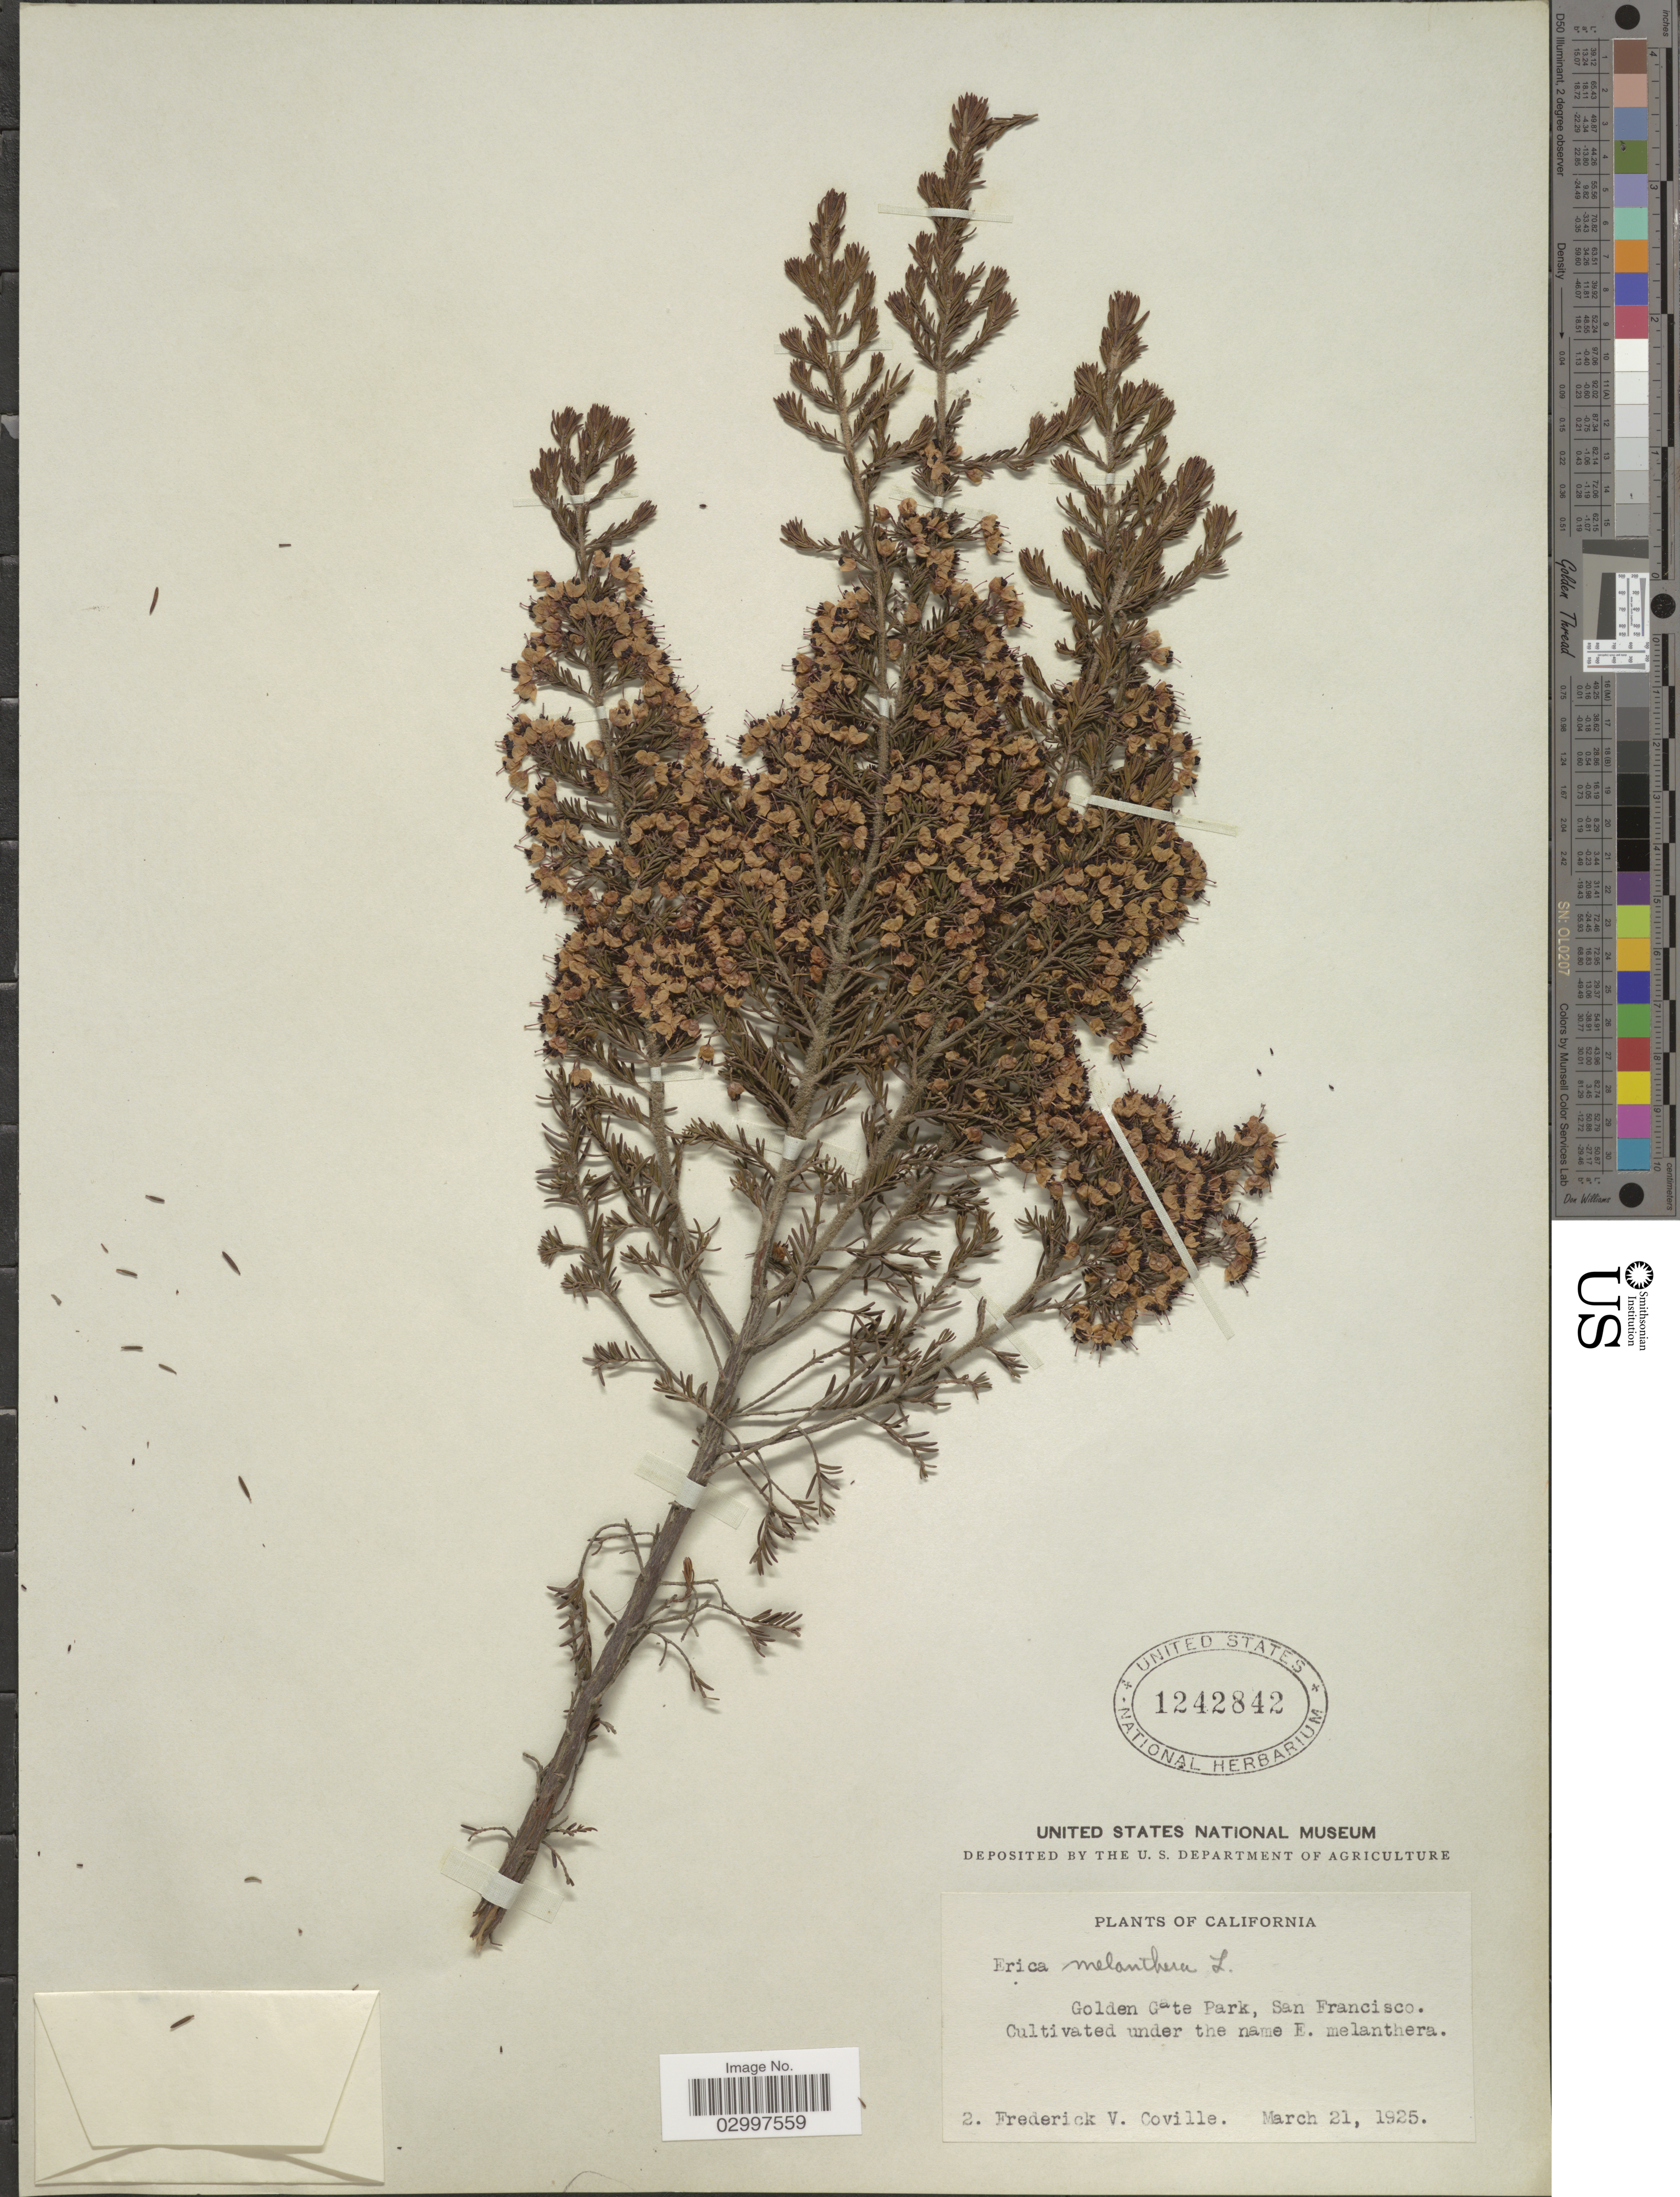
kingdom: Plantae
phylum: Tracheophyta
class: Magnoliopsida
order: Ericales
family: Ericaceae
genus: Erica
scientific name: Erica melanthera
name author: L.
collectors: F. V. Coville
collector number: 2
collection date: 1925-03-21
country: United States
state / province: California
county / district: San Francisco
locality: Golden Gate Park, San Francisco.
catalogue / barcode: US 1242842